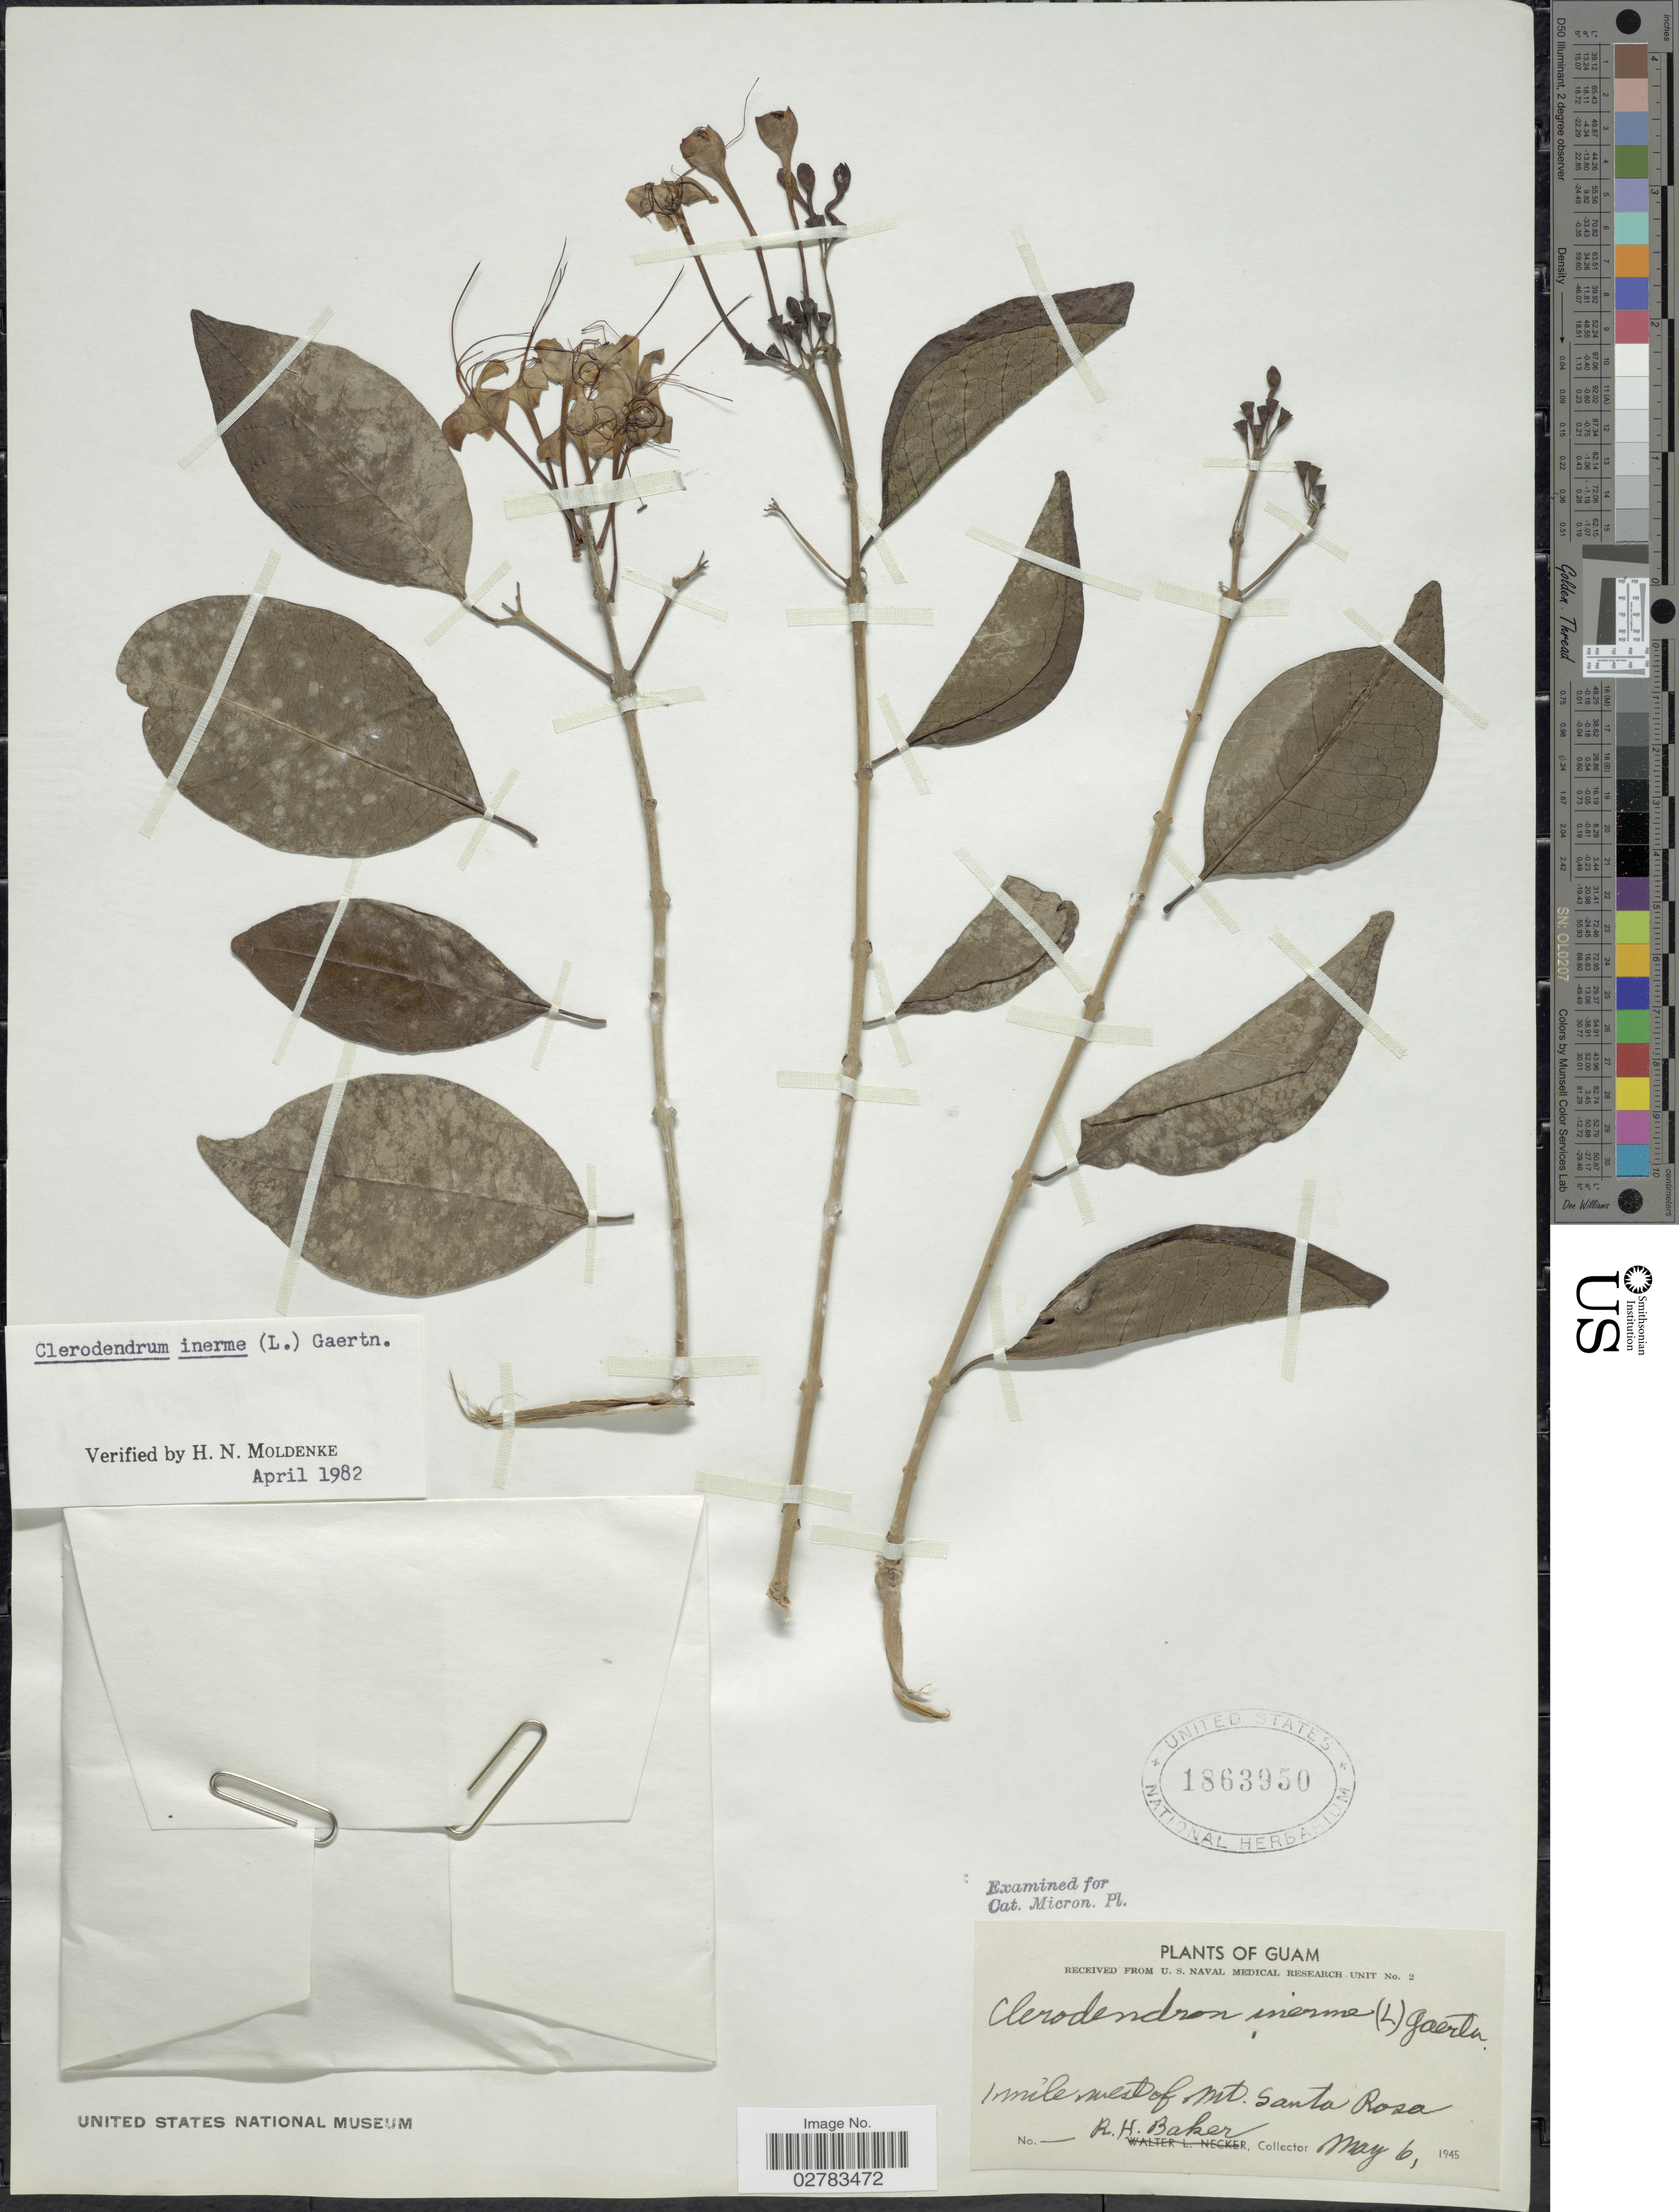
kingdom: Plantae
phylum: Tracheophyta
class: Magnoliopsida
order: Lamiales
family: Lamiaceae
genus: Clerodendrum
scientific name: Clerodendrum inerme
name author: (L.) Gaertn.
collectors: R. H. Baker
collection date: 1945-05-06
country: Guam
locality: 1 mile west of Mt. Santa Rosa.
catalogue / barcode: US 1863950